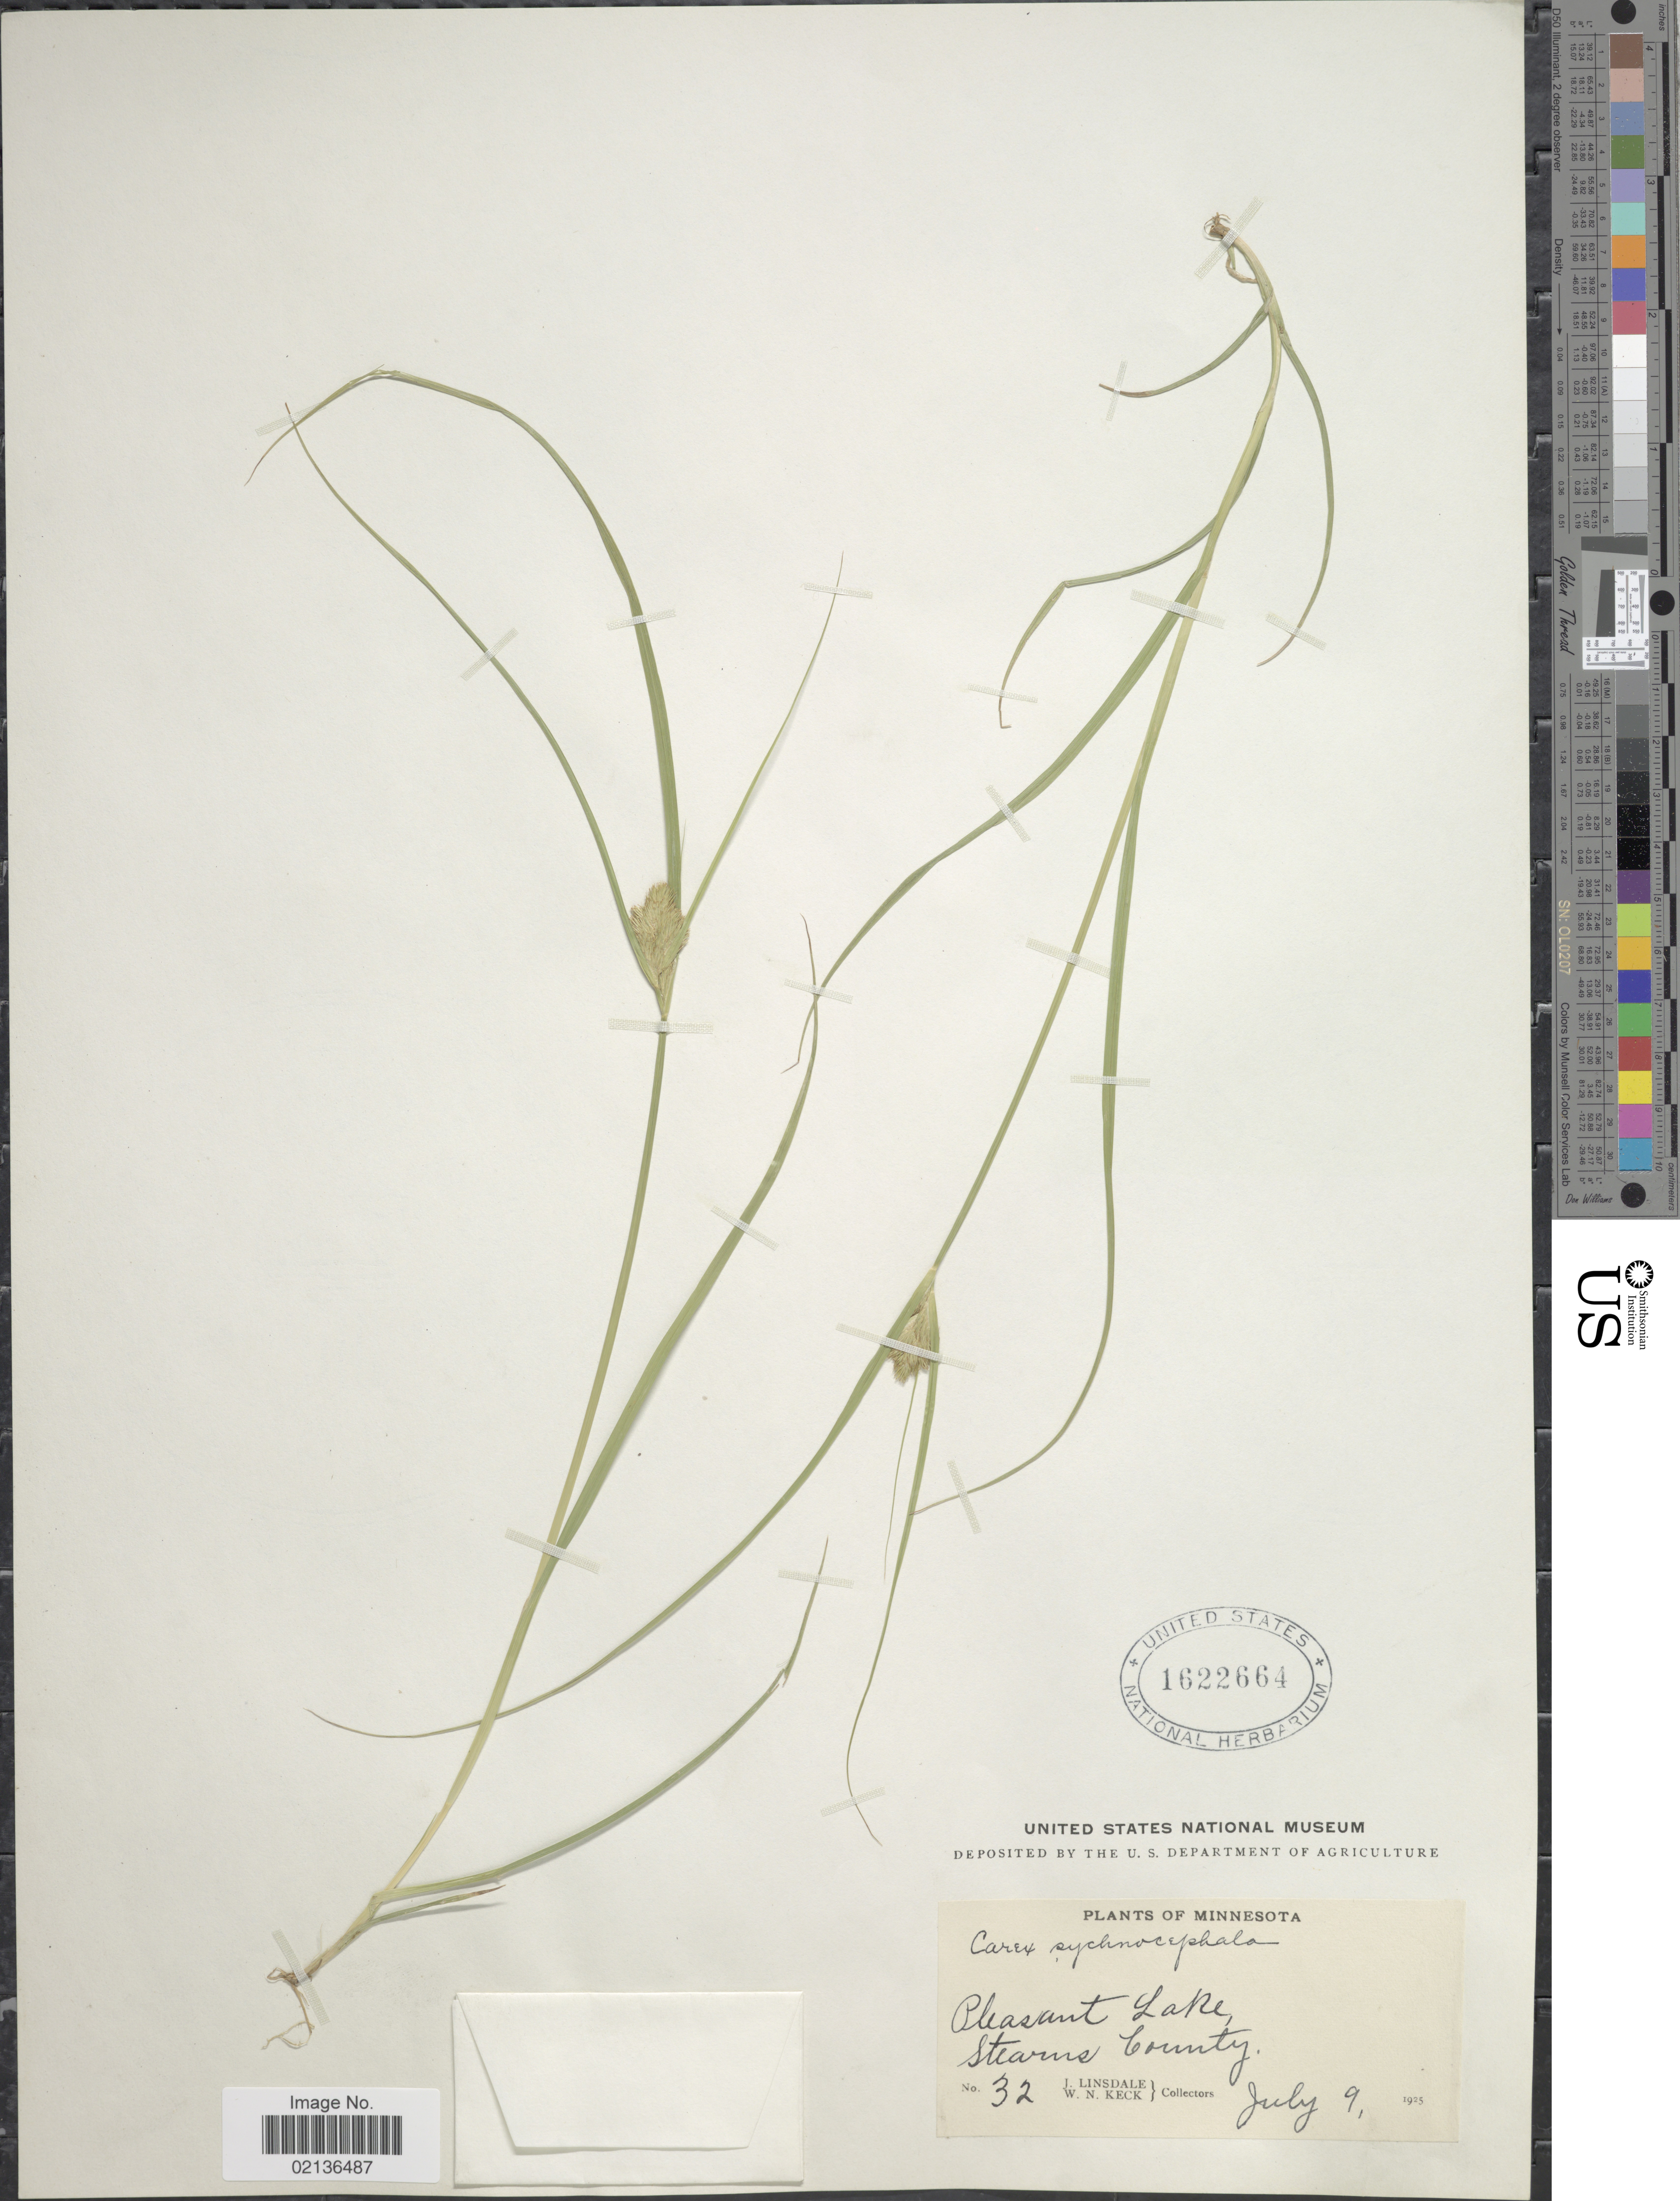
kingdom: Plantae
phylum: Tracheophyta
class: Liliopsida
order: Poales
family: Cyperaceae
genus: Carex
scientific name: Carex sychnocephala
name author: J. Carey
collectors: J. Linsdale & W. Keck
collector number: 32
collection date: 1925-07-09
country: United States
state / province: Minnesota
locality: Pleasant Lake, Stearns County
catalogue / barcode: US 1622664